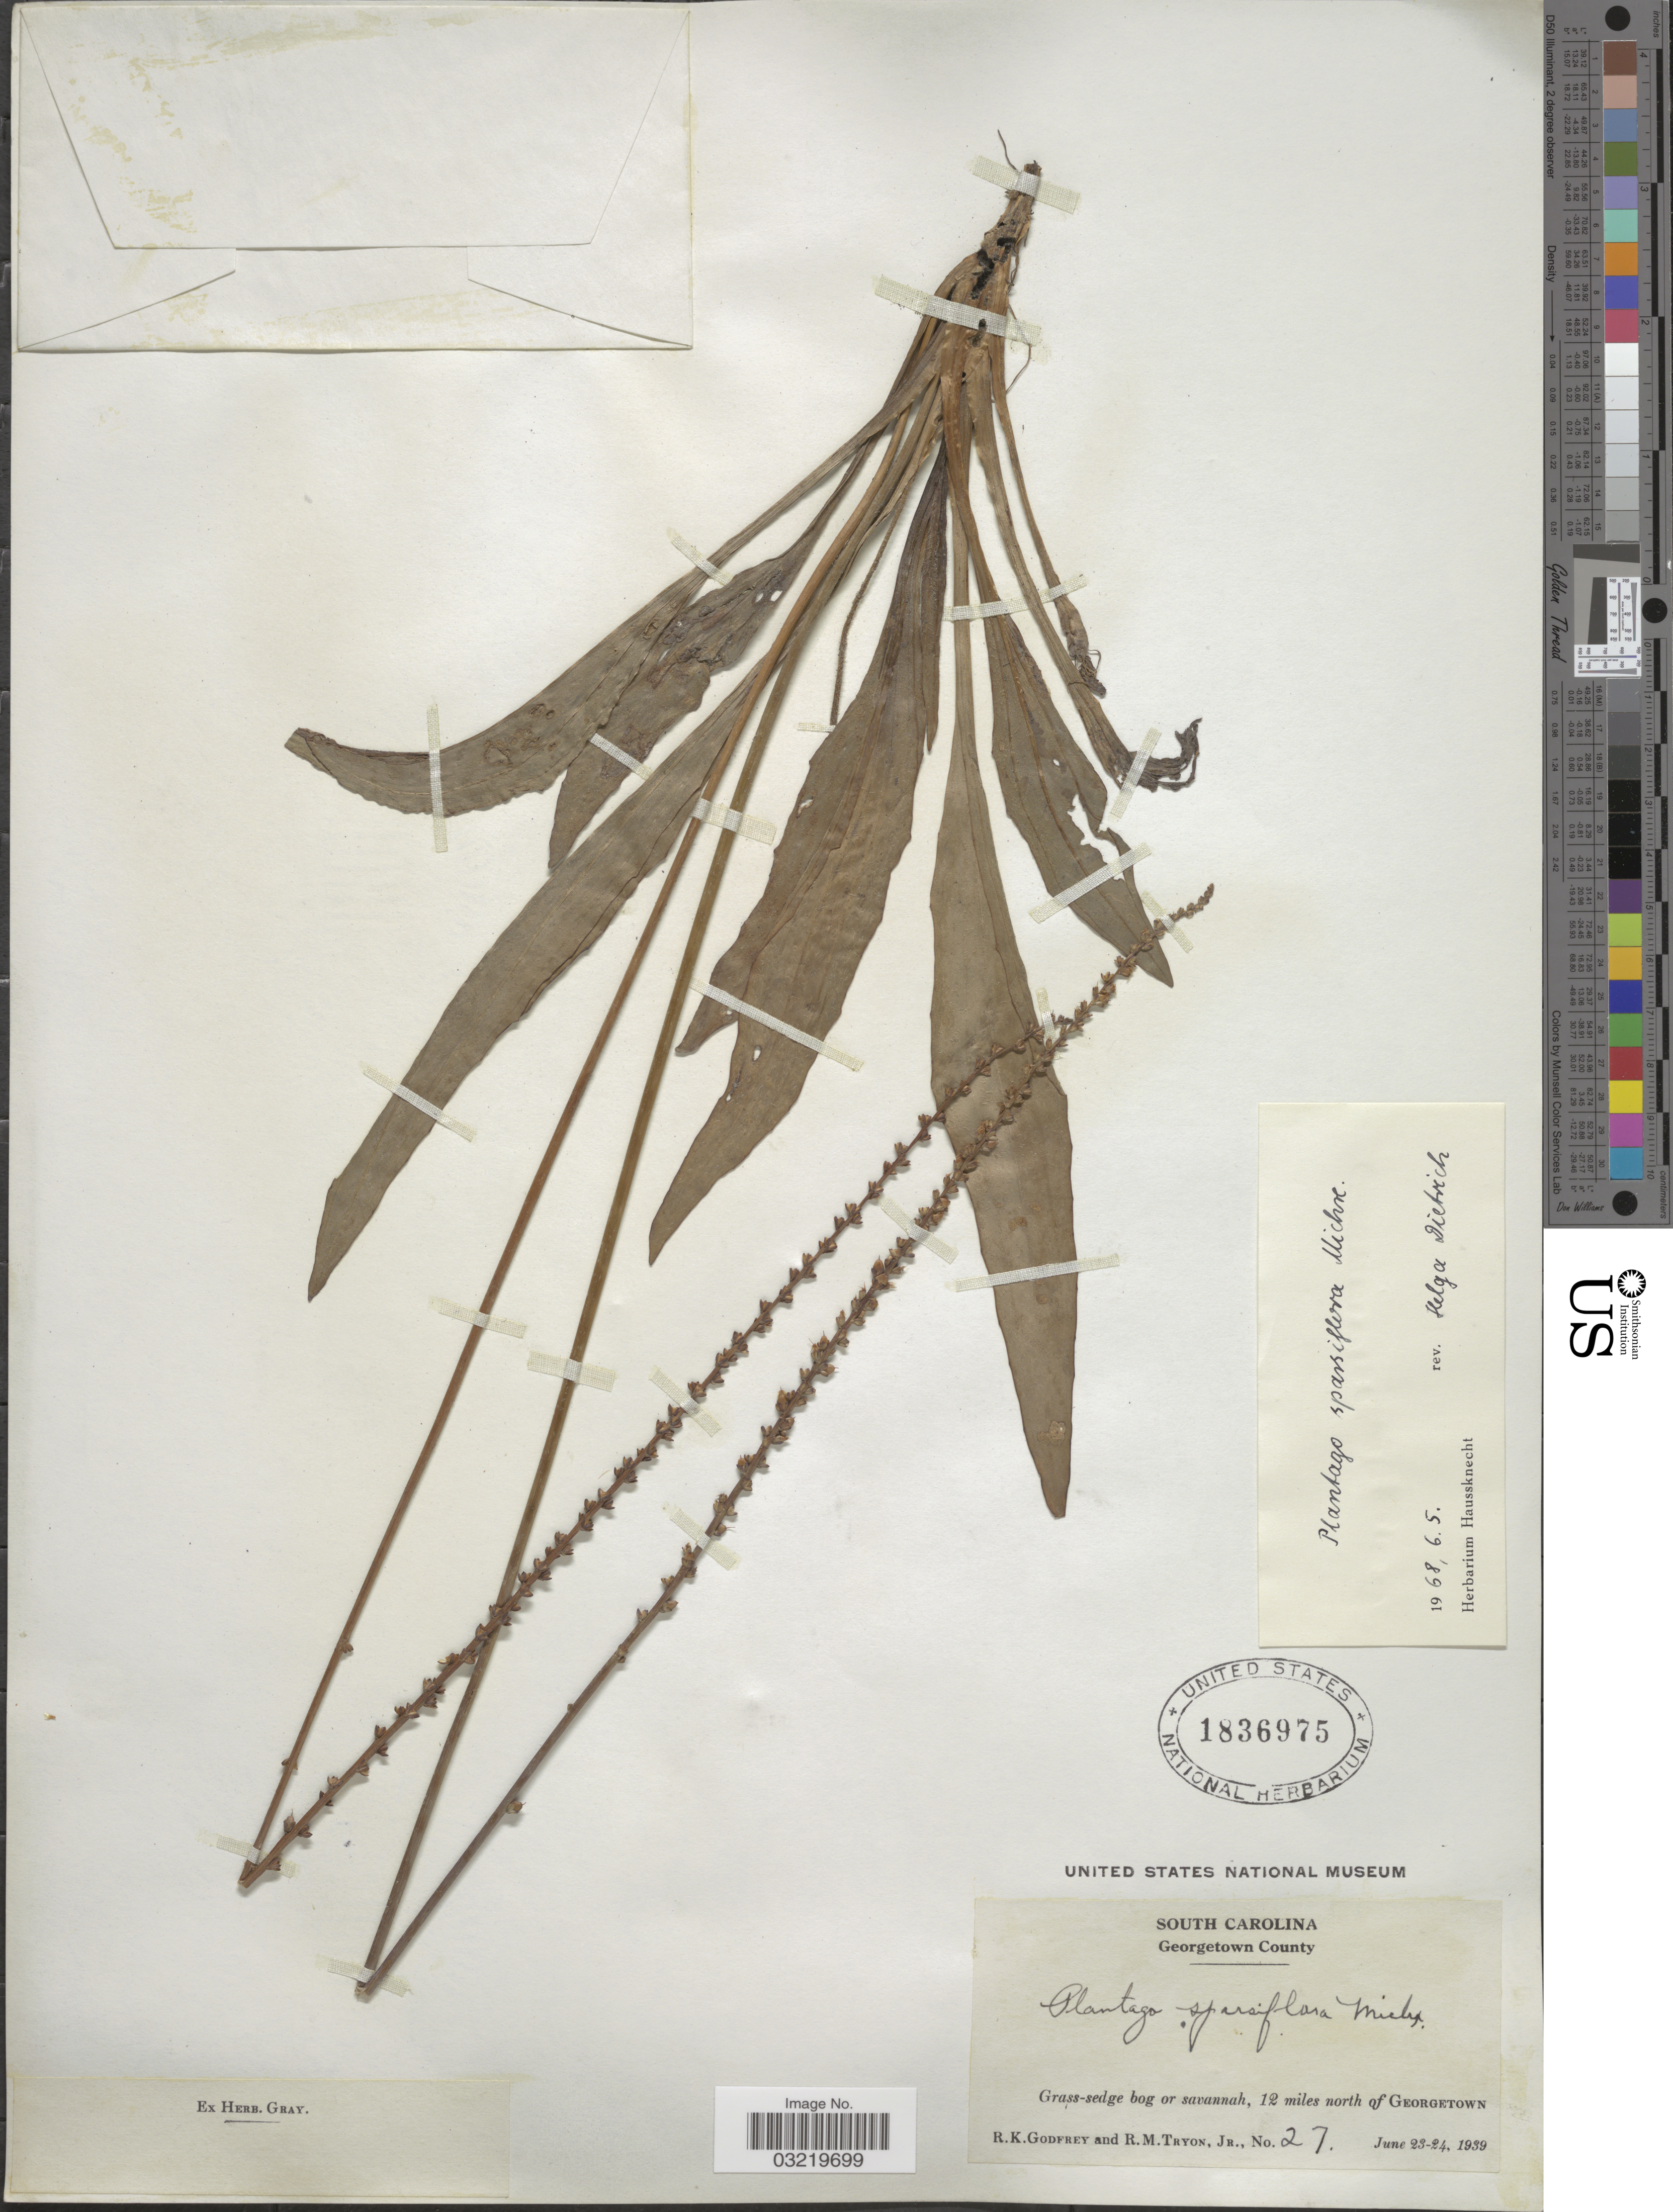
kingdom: Plantae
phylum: Tracheophyta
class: Magnoliopsida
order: Lamiales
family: Plantaginaceae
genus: Plantago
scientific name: Plantago sparsiflora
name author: Michx.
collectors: R. K. Godfrey & R. Tyron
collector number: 27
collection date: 1939-06-23/1939-06-24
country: United States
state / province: South Carolina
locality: Georgetown County, Grass-sedge bog or savannah, 12 miles north of Georgetown.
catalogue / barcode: US 1836975